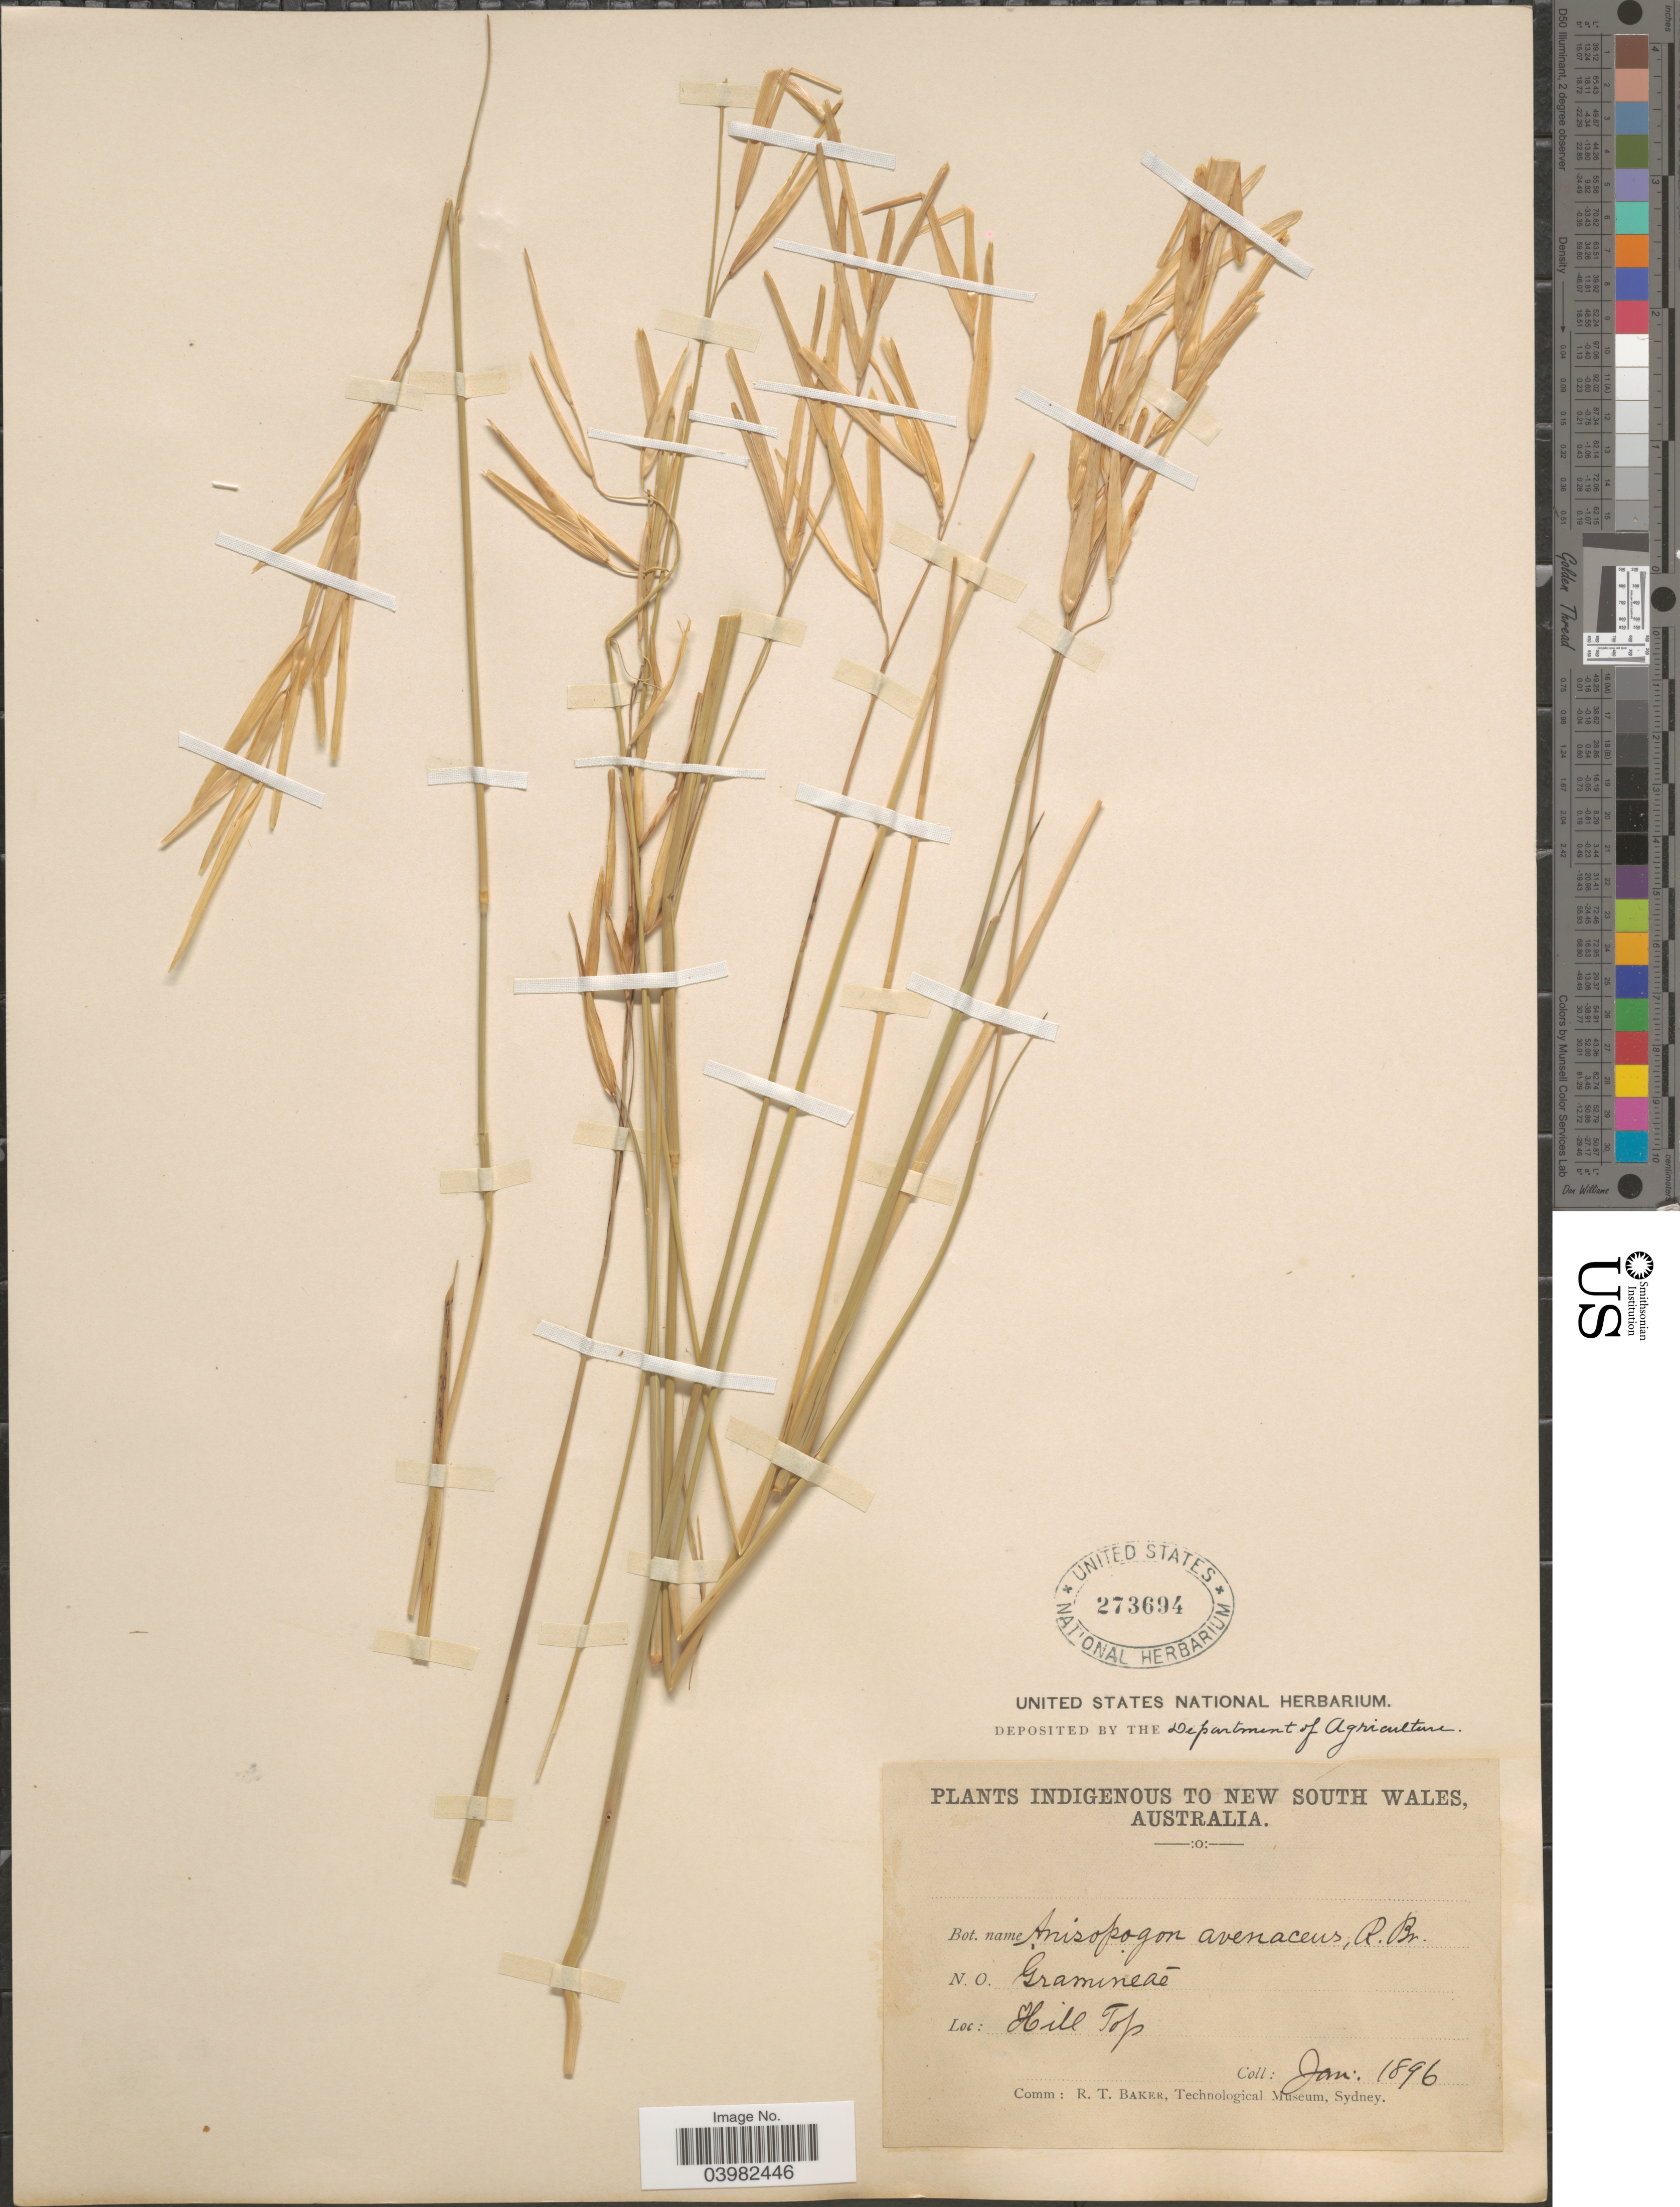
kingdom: Plantae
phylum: Tracheophyta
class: Liliopsida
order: Poales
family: Poaceae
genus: Anisopogon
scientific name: Anisopogon avenaceus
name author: R. Br.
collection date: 1896-01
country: Australia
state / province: New South Wales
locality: Hill Top.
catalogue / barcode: US 273694